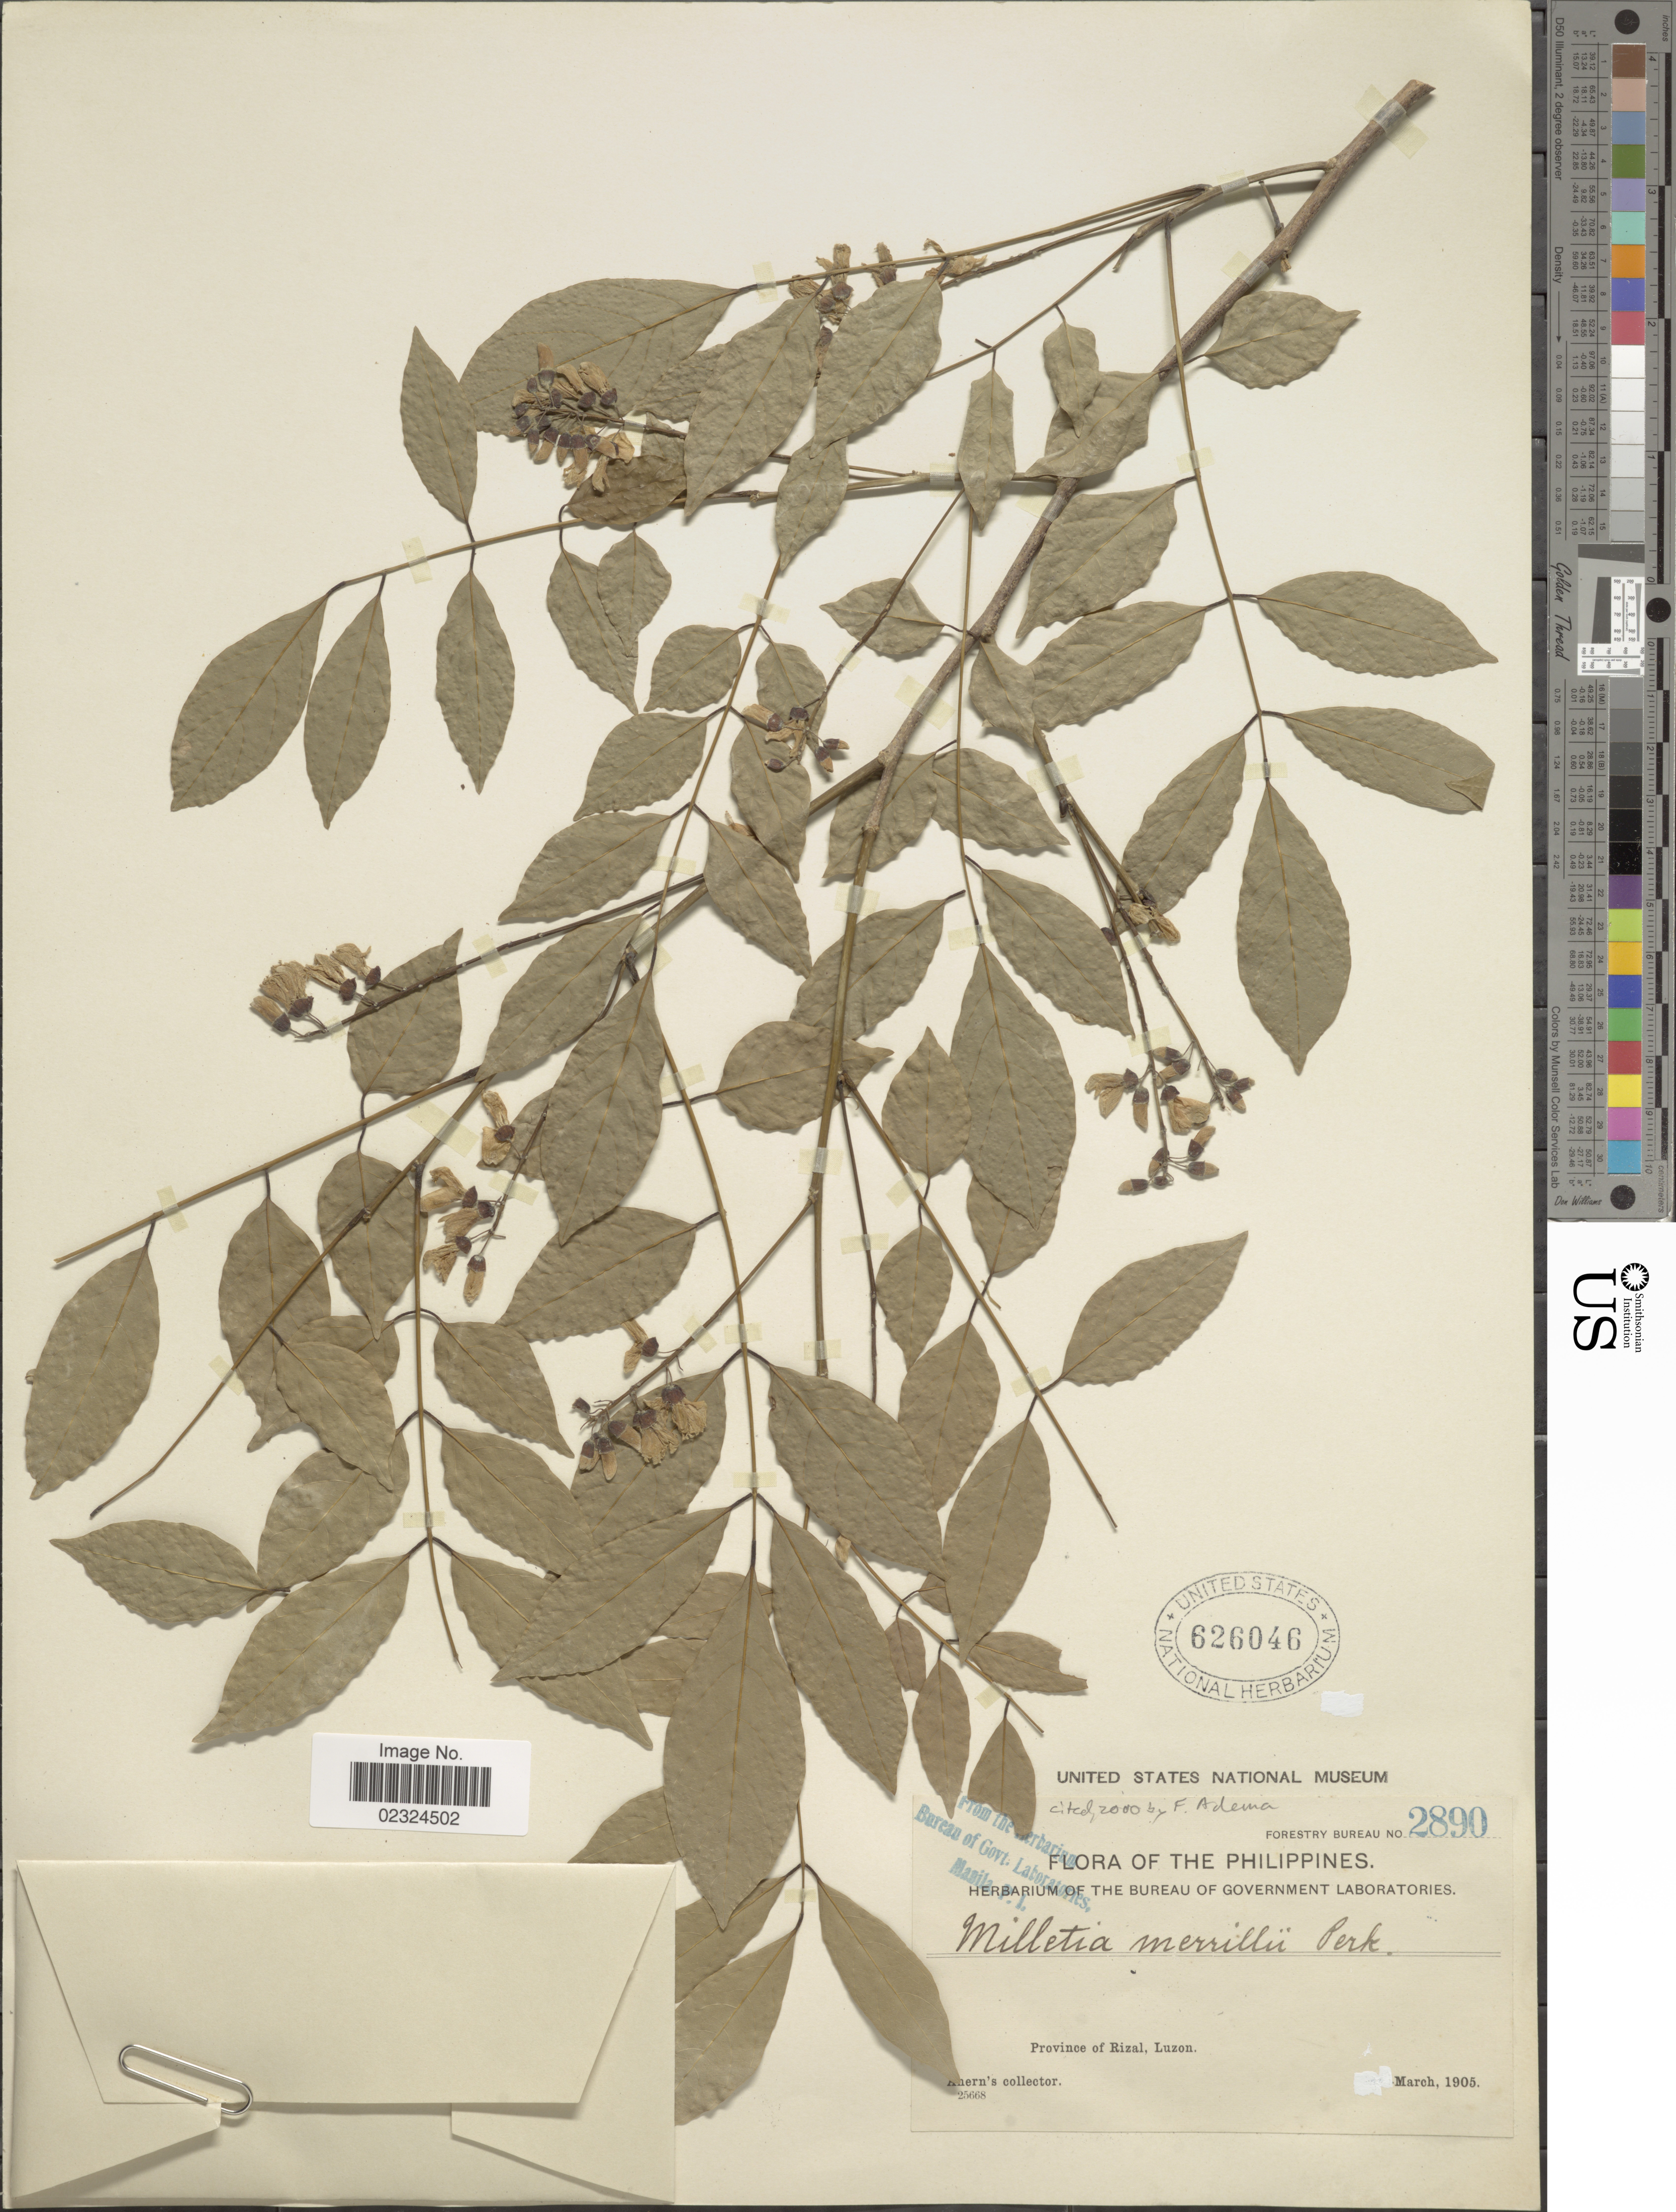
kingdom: Plantae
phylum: Tracheophyta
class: Magnoliopsida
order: Fabales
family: Fabaceae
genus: Millettia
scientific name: Millettia merrillii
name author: Perkins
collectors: Ahern's collector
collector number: Forestry Bureau 2890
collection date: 1905-03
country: Philippines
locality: Province of Rizal, Luzon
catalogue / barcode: US 626046